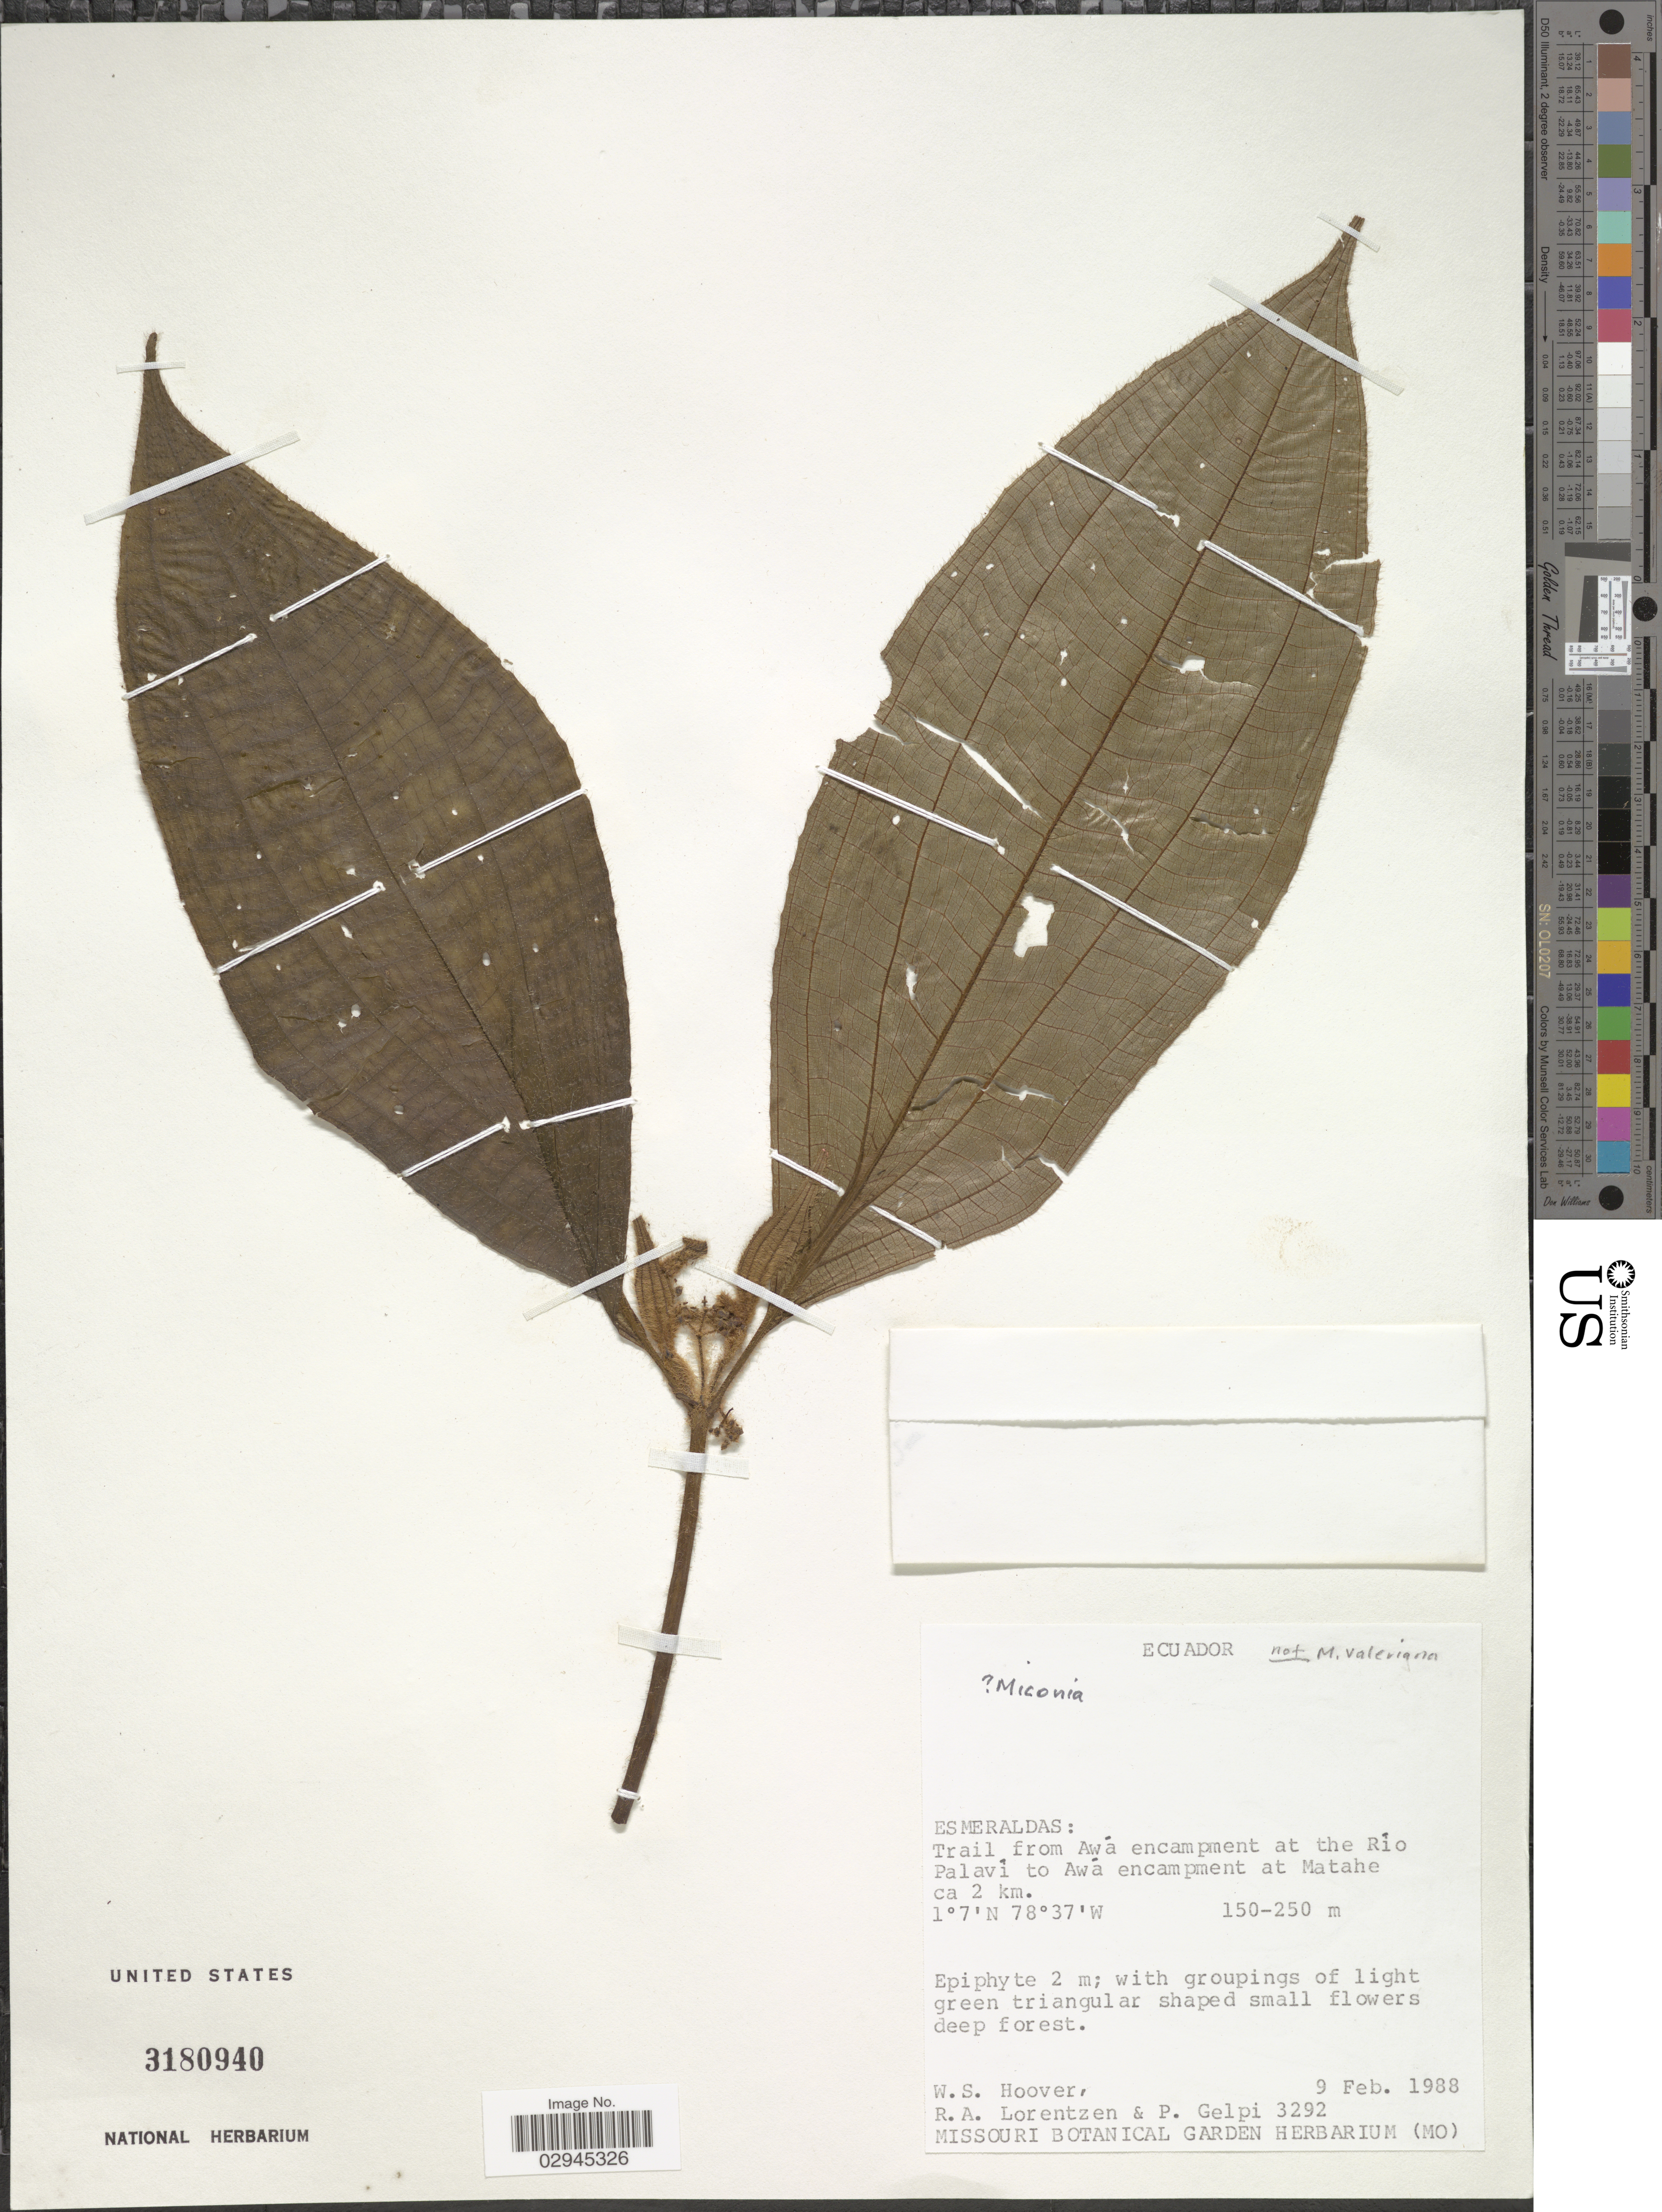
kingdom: Plantae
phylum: Tracheophyta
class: Magnoliopsida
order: Myrtales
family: Melastomataceae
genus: Miconia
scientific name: Miconia sp.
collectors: W. S. Hoover, R. Lorentzen & P. Gelpi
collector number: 3292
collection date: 1988-02-09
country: Ecuador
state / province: Esmeraldas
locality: Trail from Awá encampment at the Río Palaví to Awá encampment at Matahe ca 2 km.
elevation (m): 150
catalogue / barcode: US 3180940